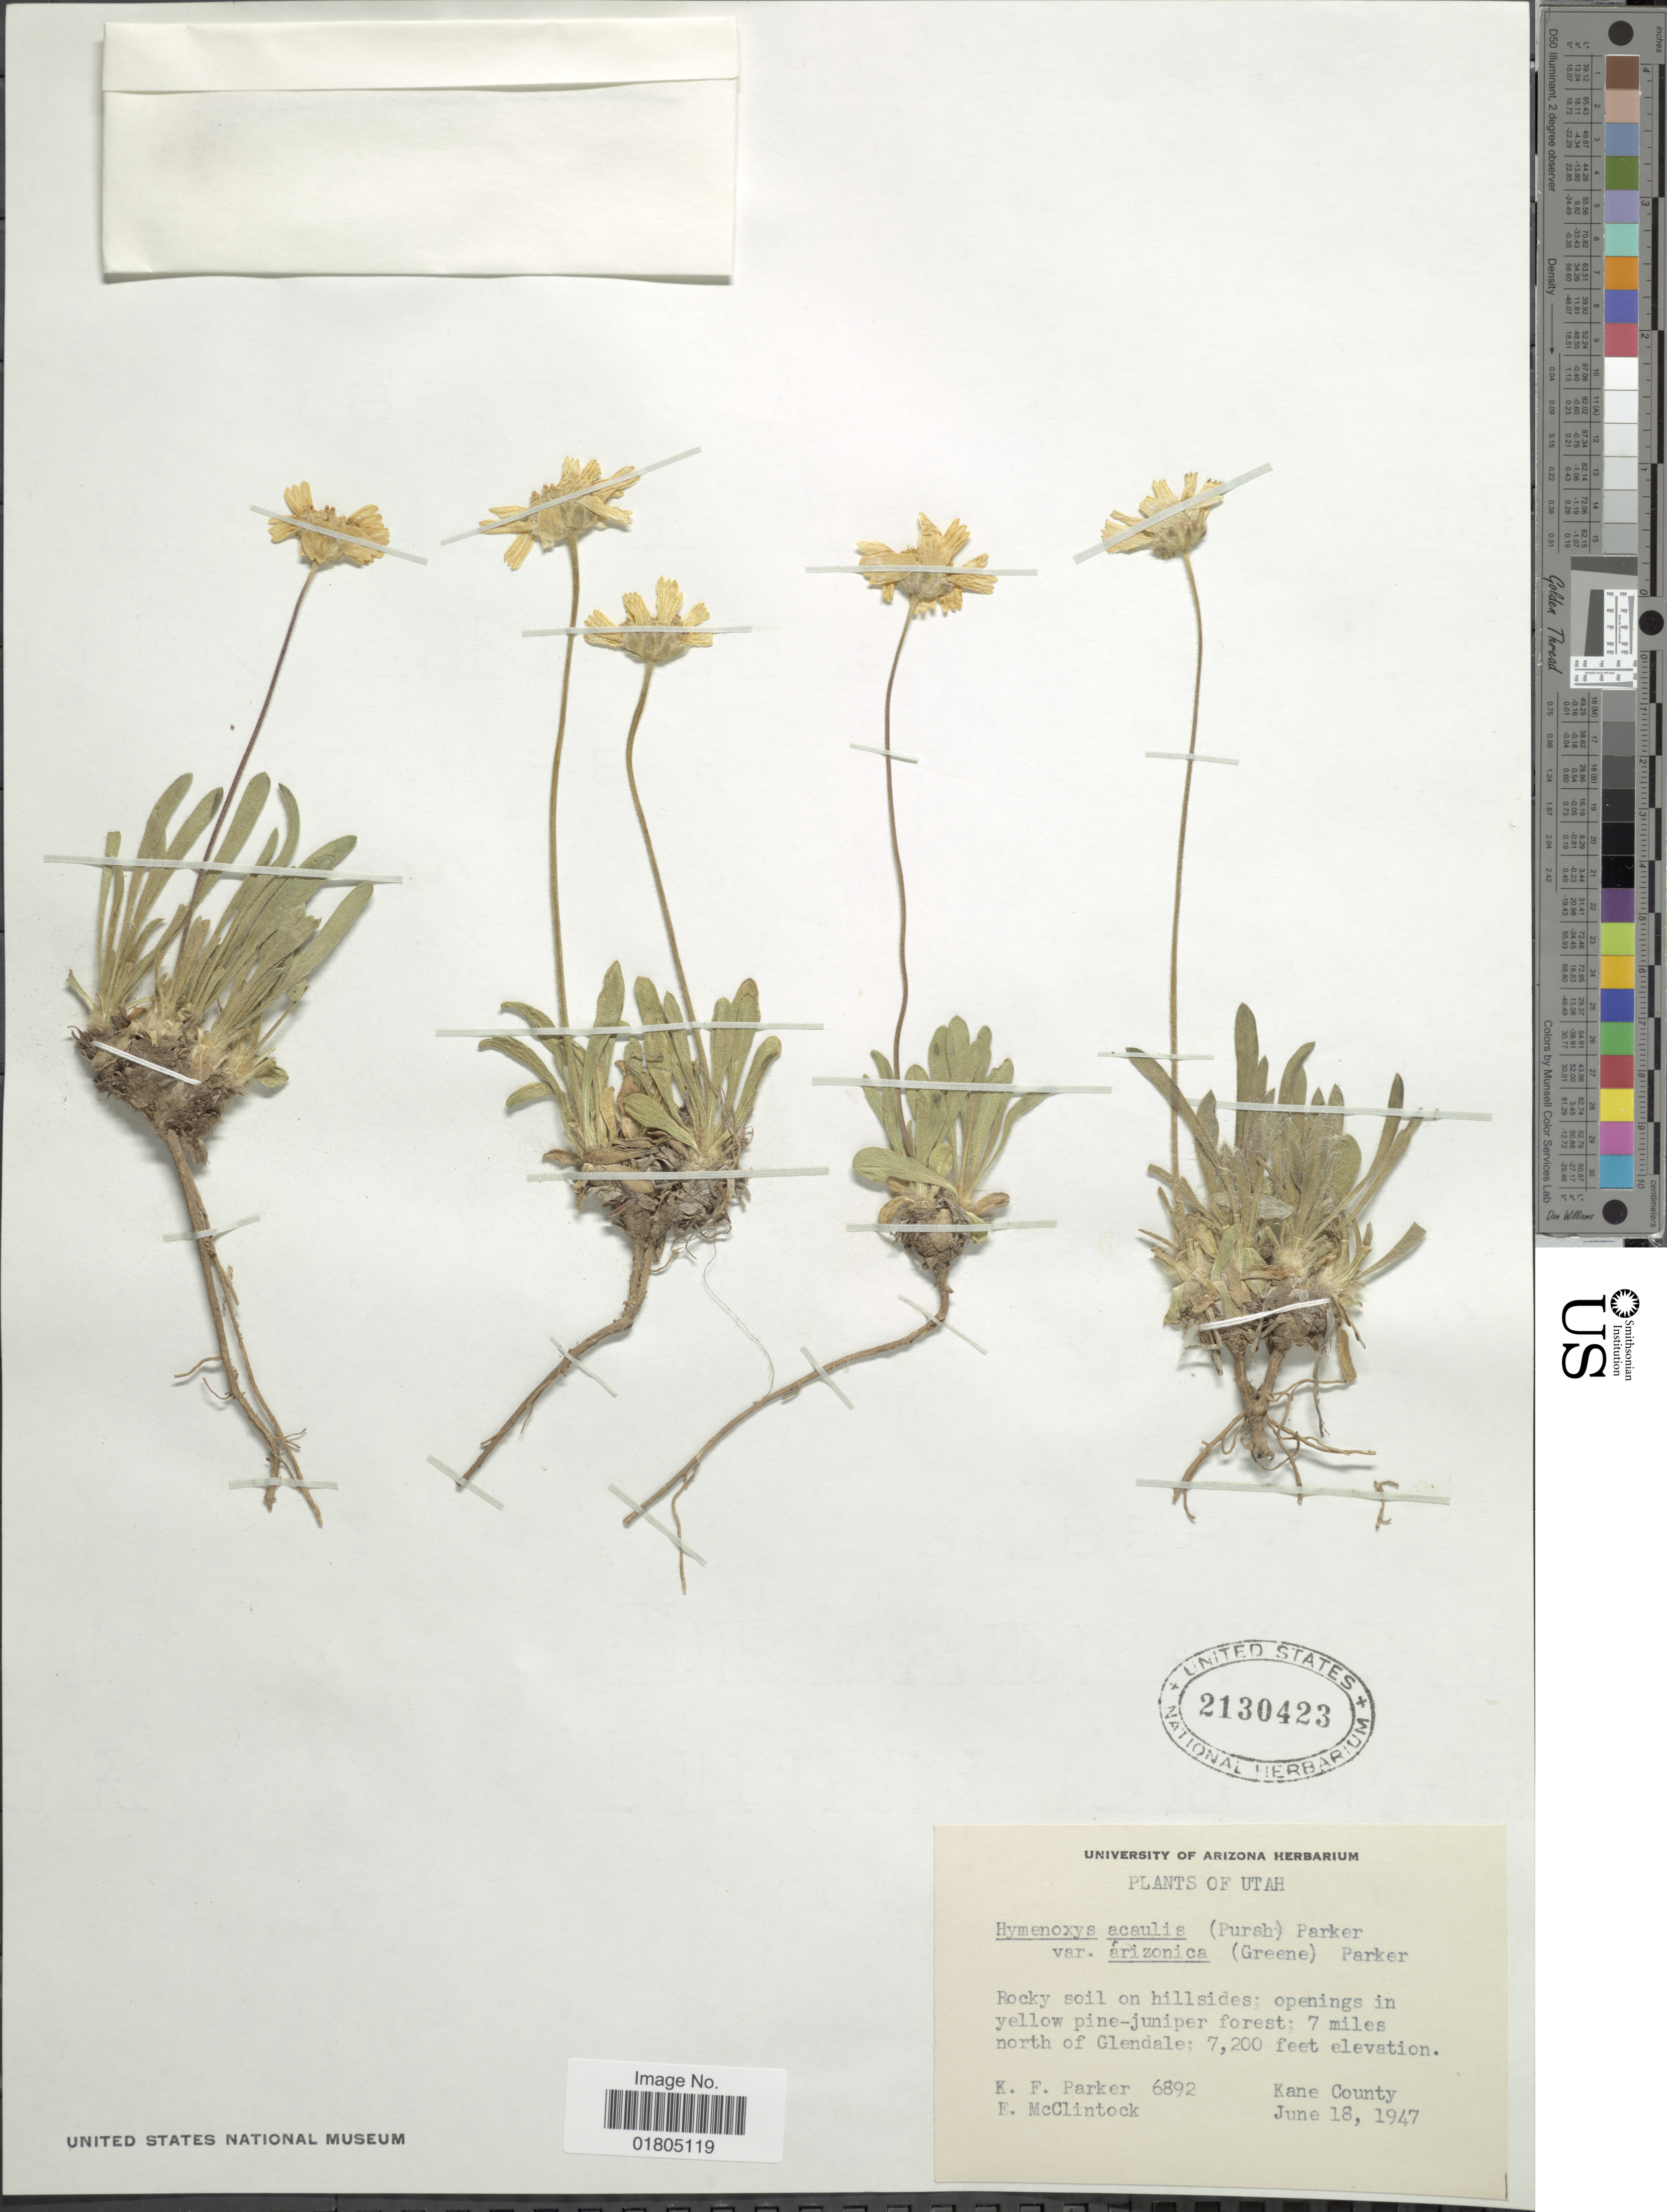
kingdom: Plantae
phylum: Tracheophyta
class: Magnoliopsida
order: Asterales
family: Asteraceae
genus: Actinea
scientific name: Actinea acaulis var. arizonica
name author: (Greene) S.F. Blake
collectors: K. F. Parker & E. McClintock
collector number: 6892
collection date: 1947-06-18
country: United States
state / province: Utah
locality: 7 miles north of Glendale, Kane County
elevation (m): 2195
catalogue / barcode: US 2130423